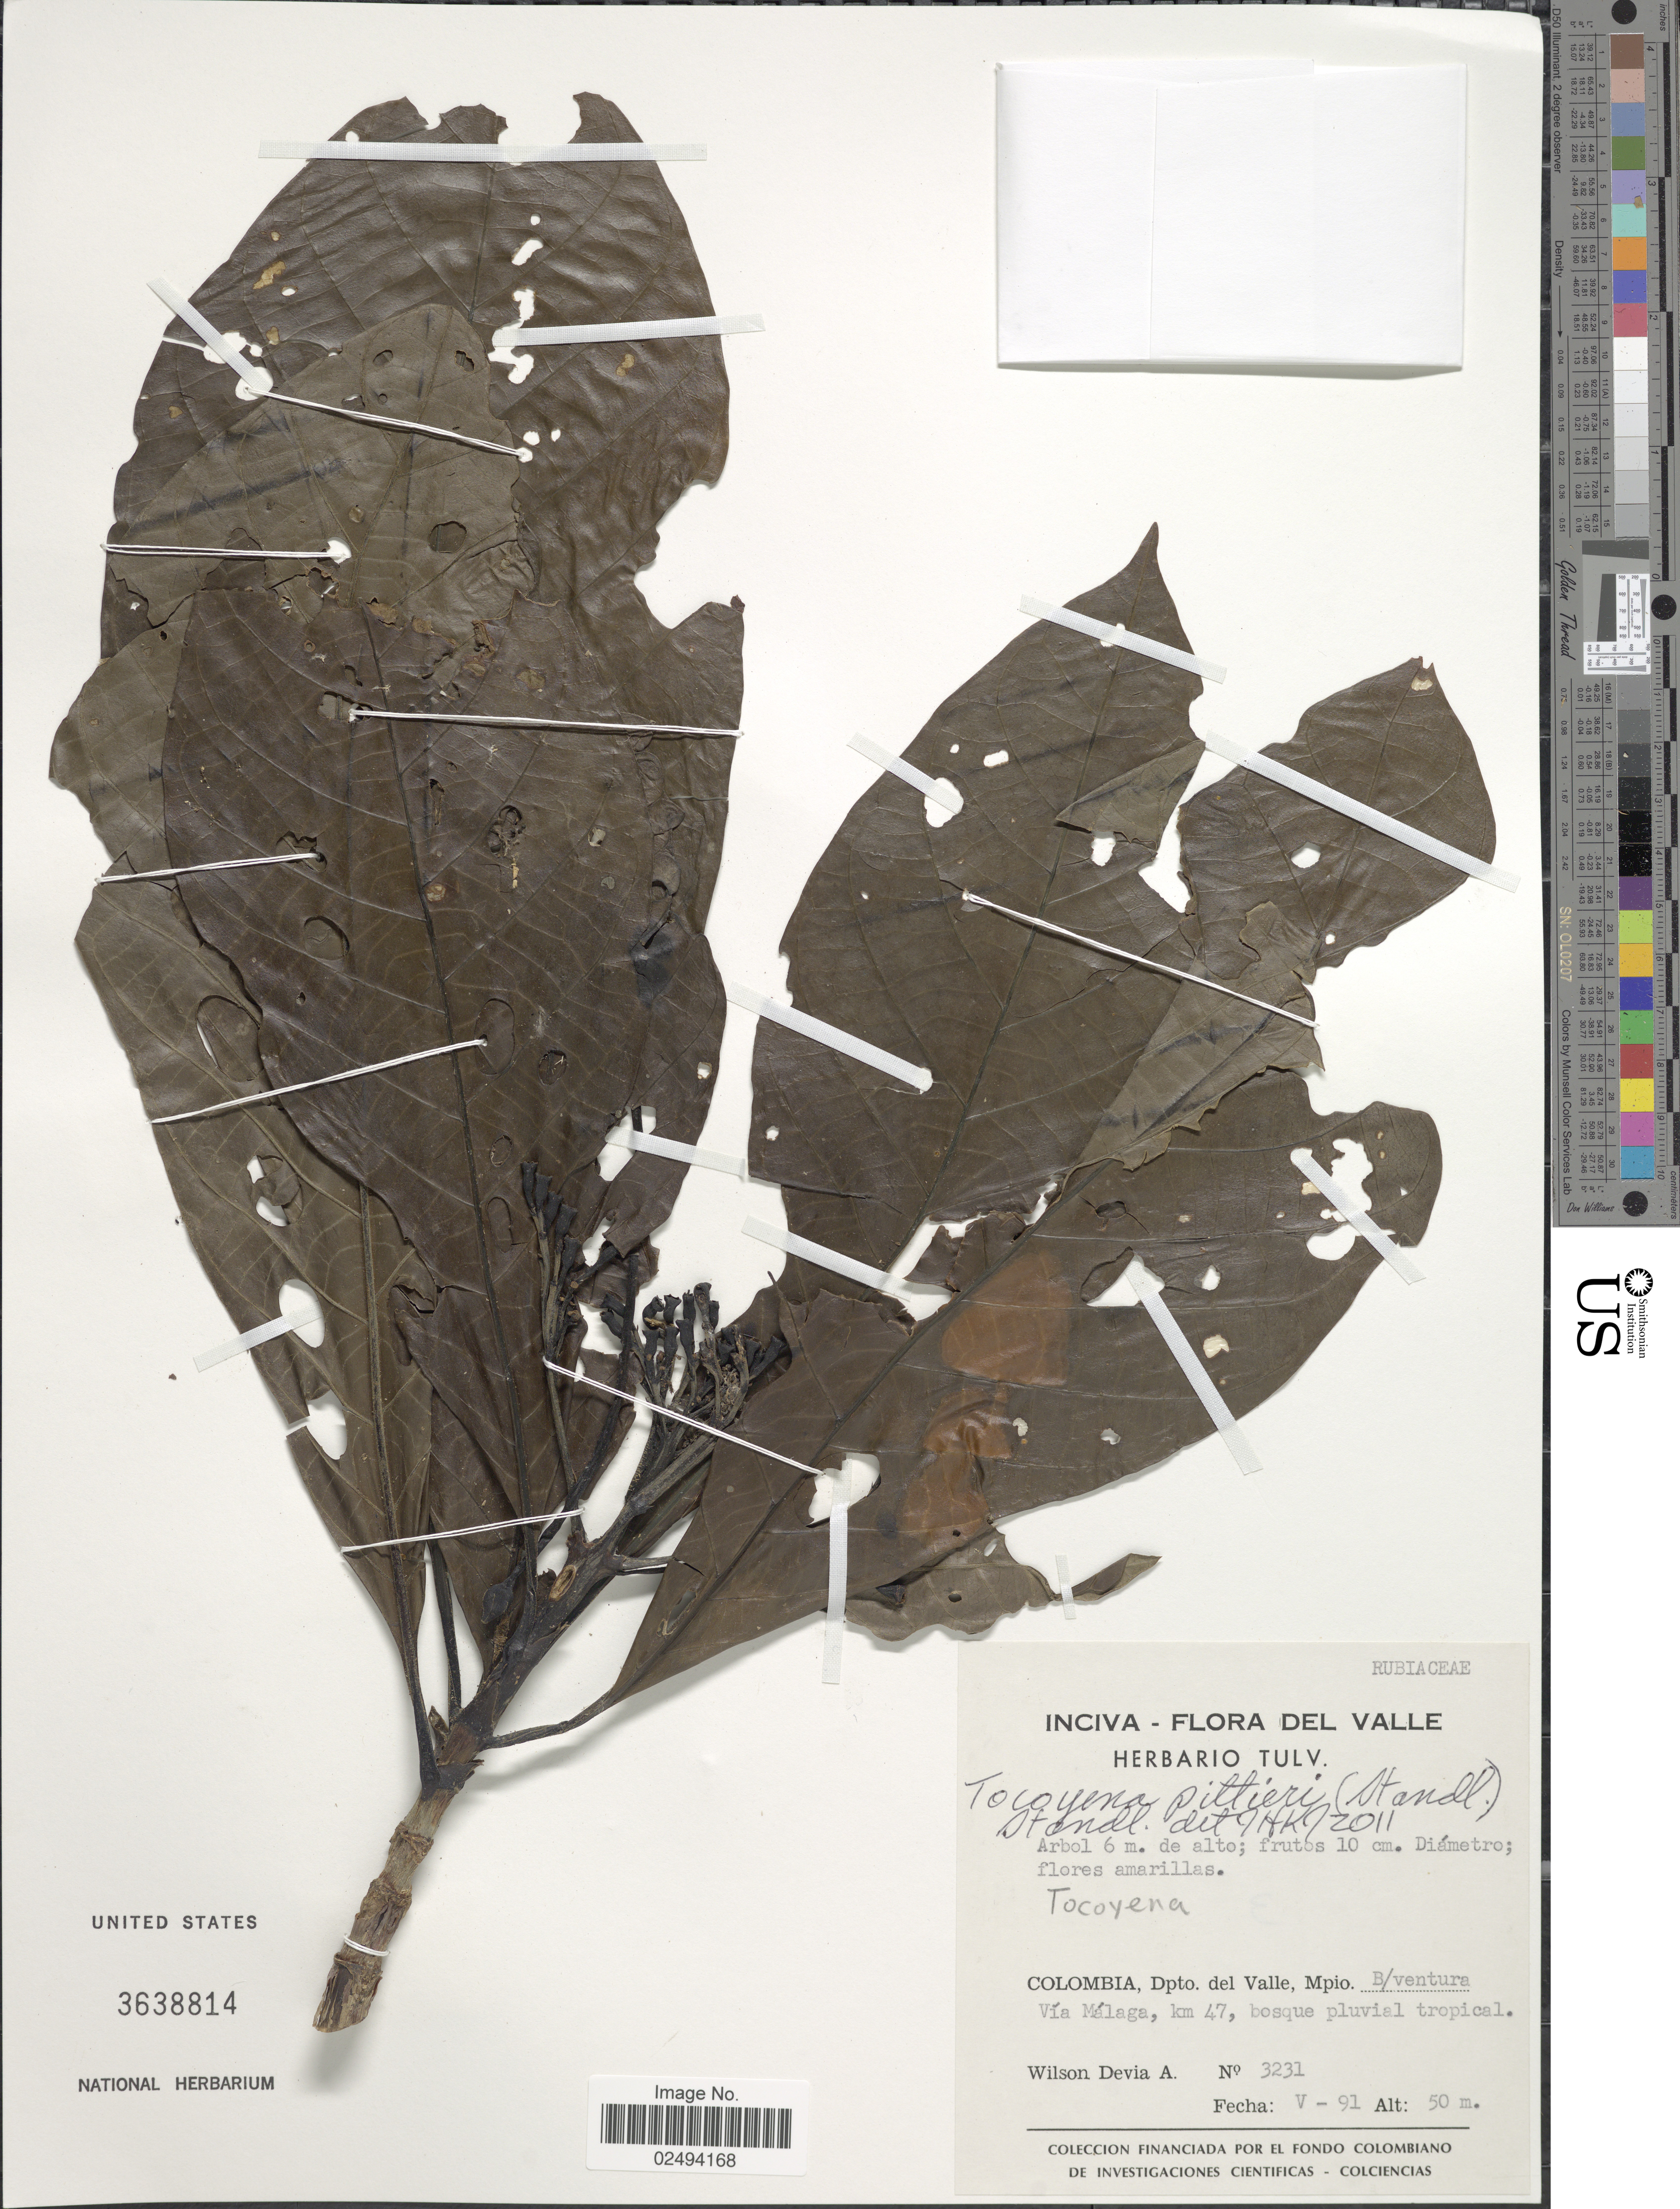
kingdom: Plantae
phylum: Tracheophyta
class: Magnoliopsida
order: Gentianales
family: Rubiaceae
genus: Tocoyena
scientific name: Tocoyena pittieri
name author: (Standl.) Standl.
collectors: W. Devia A.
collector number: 3231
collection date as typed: Transcribed d/m/y: /5/91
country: Colombia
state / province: Valle del Cauca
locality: Del Valle, Depto del Valle, Mpio B/ventura Vía Málaga, km 47, bosque pluvial tropical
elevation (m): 50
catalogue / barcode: US 3638814